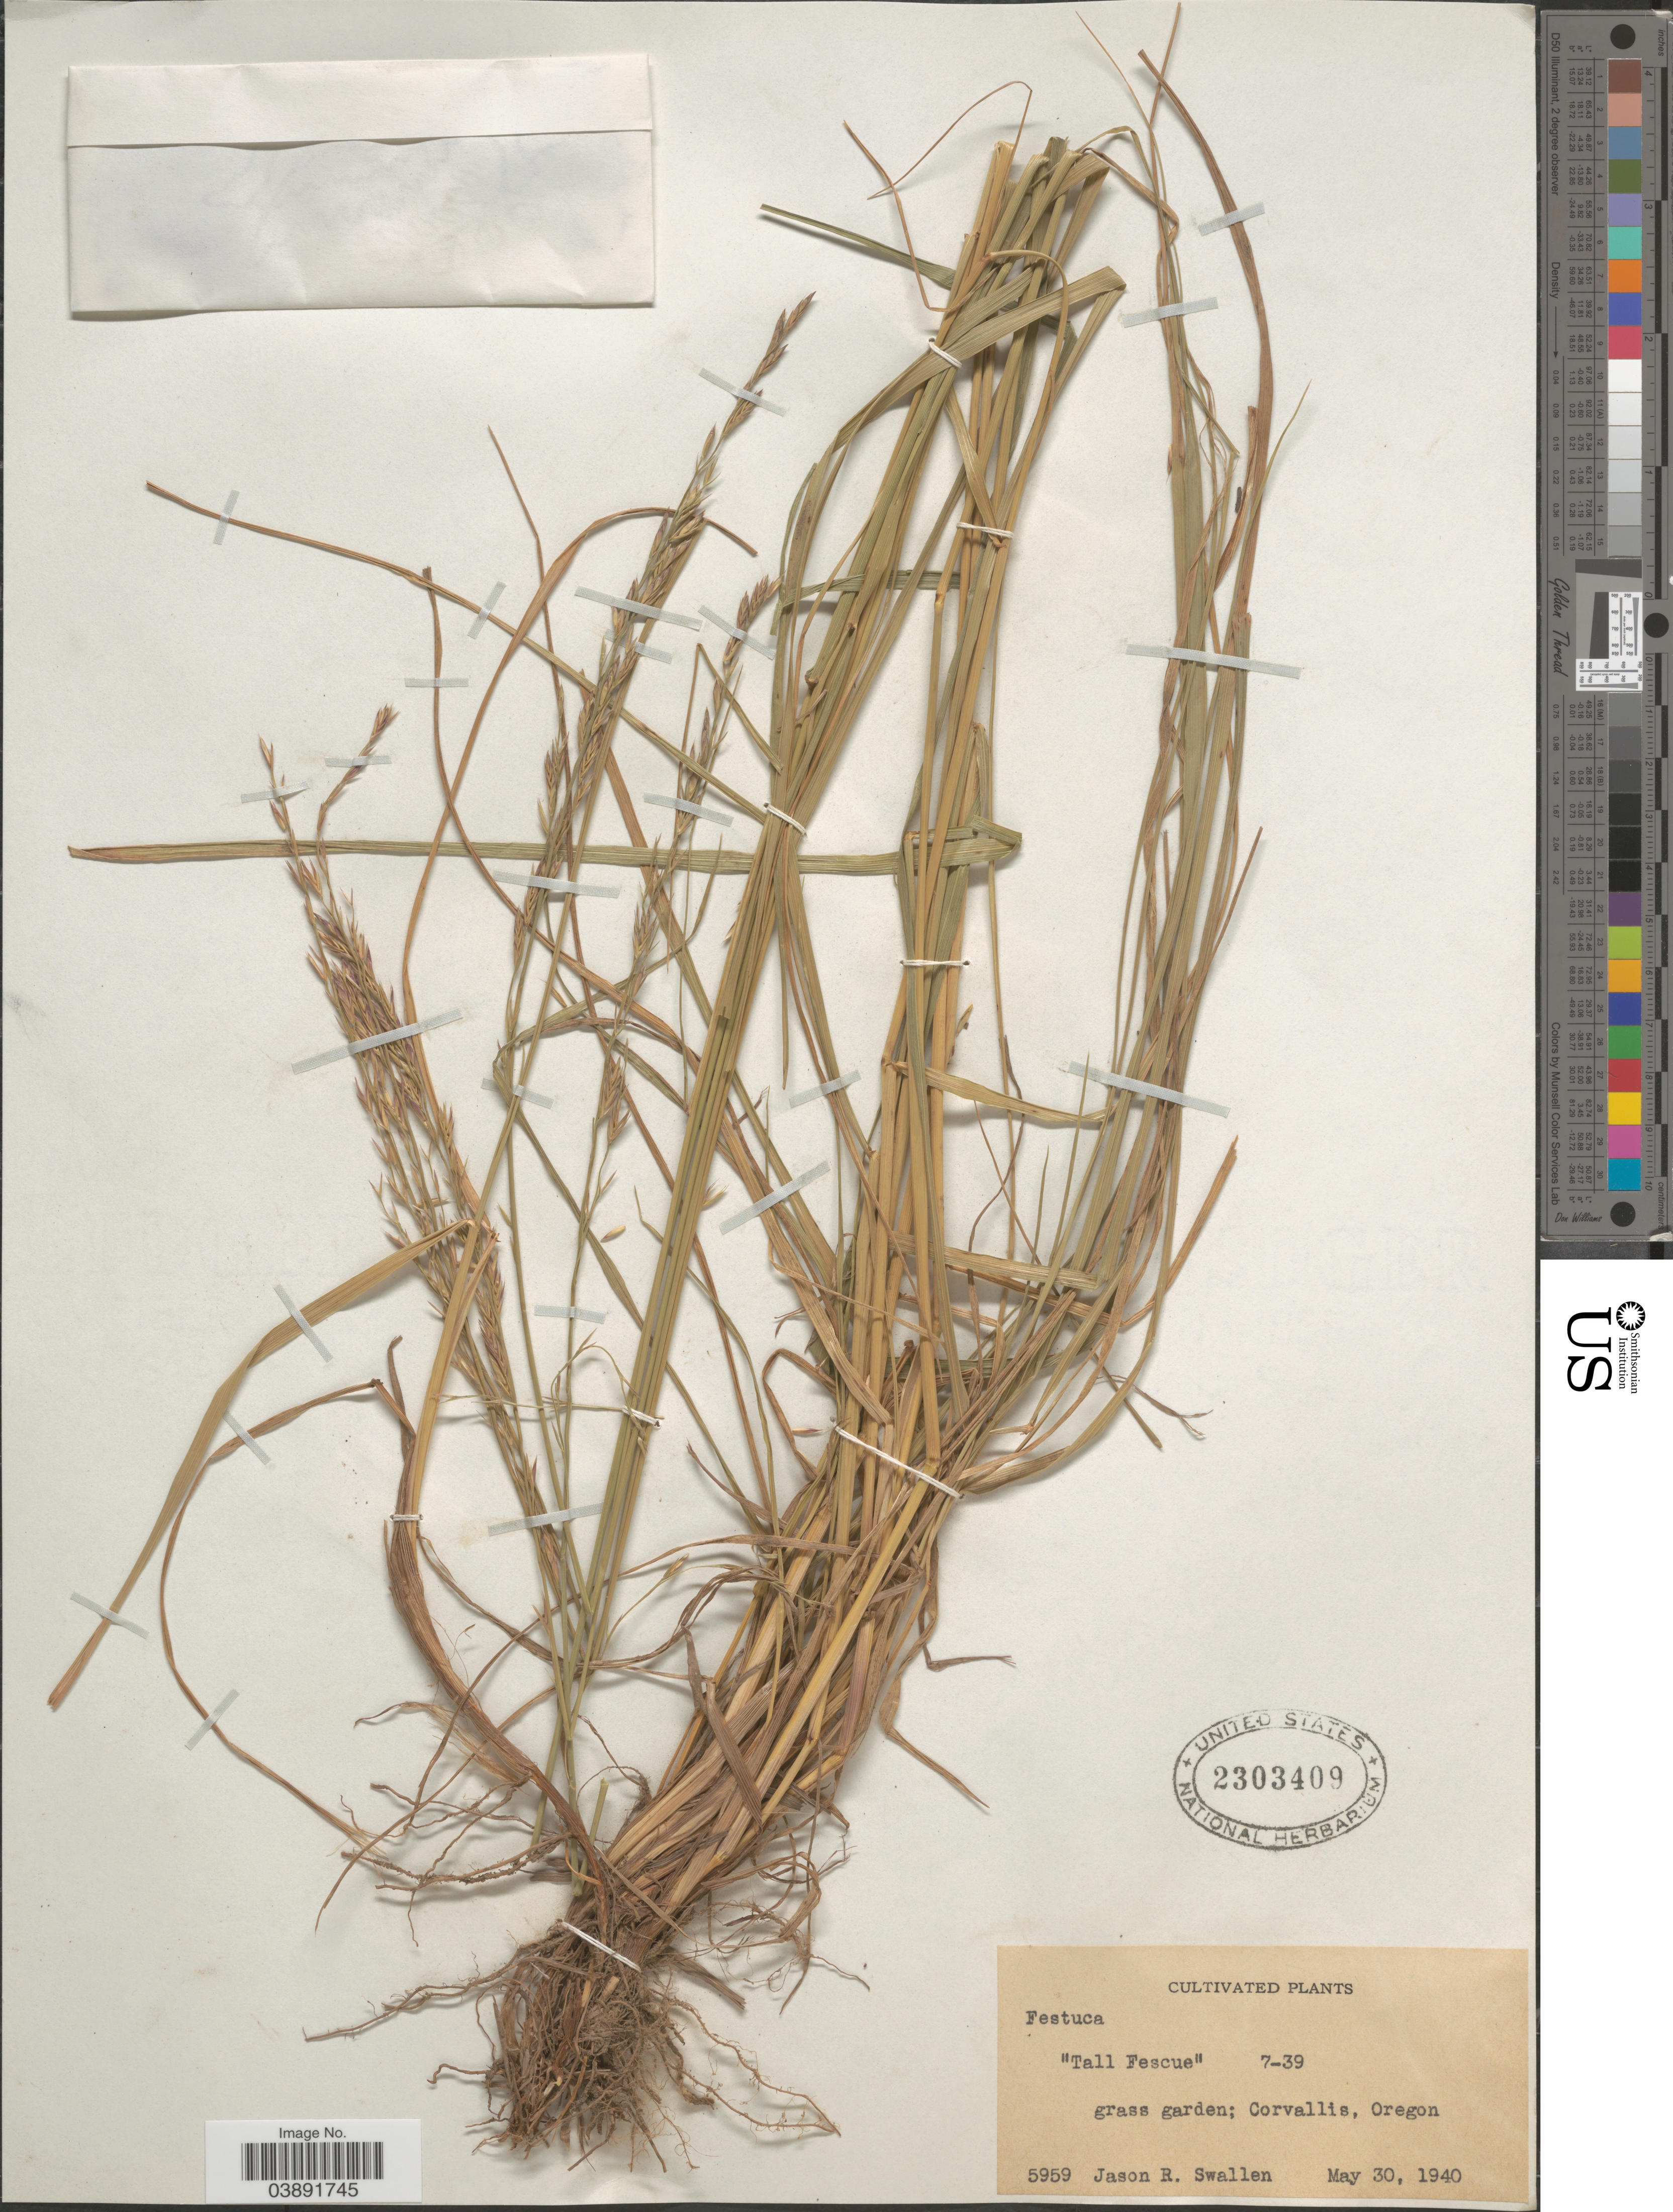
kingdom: Plantae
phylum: Tracheophyta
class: Liliopsida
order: Poales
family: Poaceae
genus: Festuca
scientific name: Festuca sp.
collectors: J. R. Swallen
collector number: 5959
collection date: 1940-05-30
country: United States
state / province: Oregon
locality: Corvallis.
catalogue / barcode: US 2303409